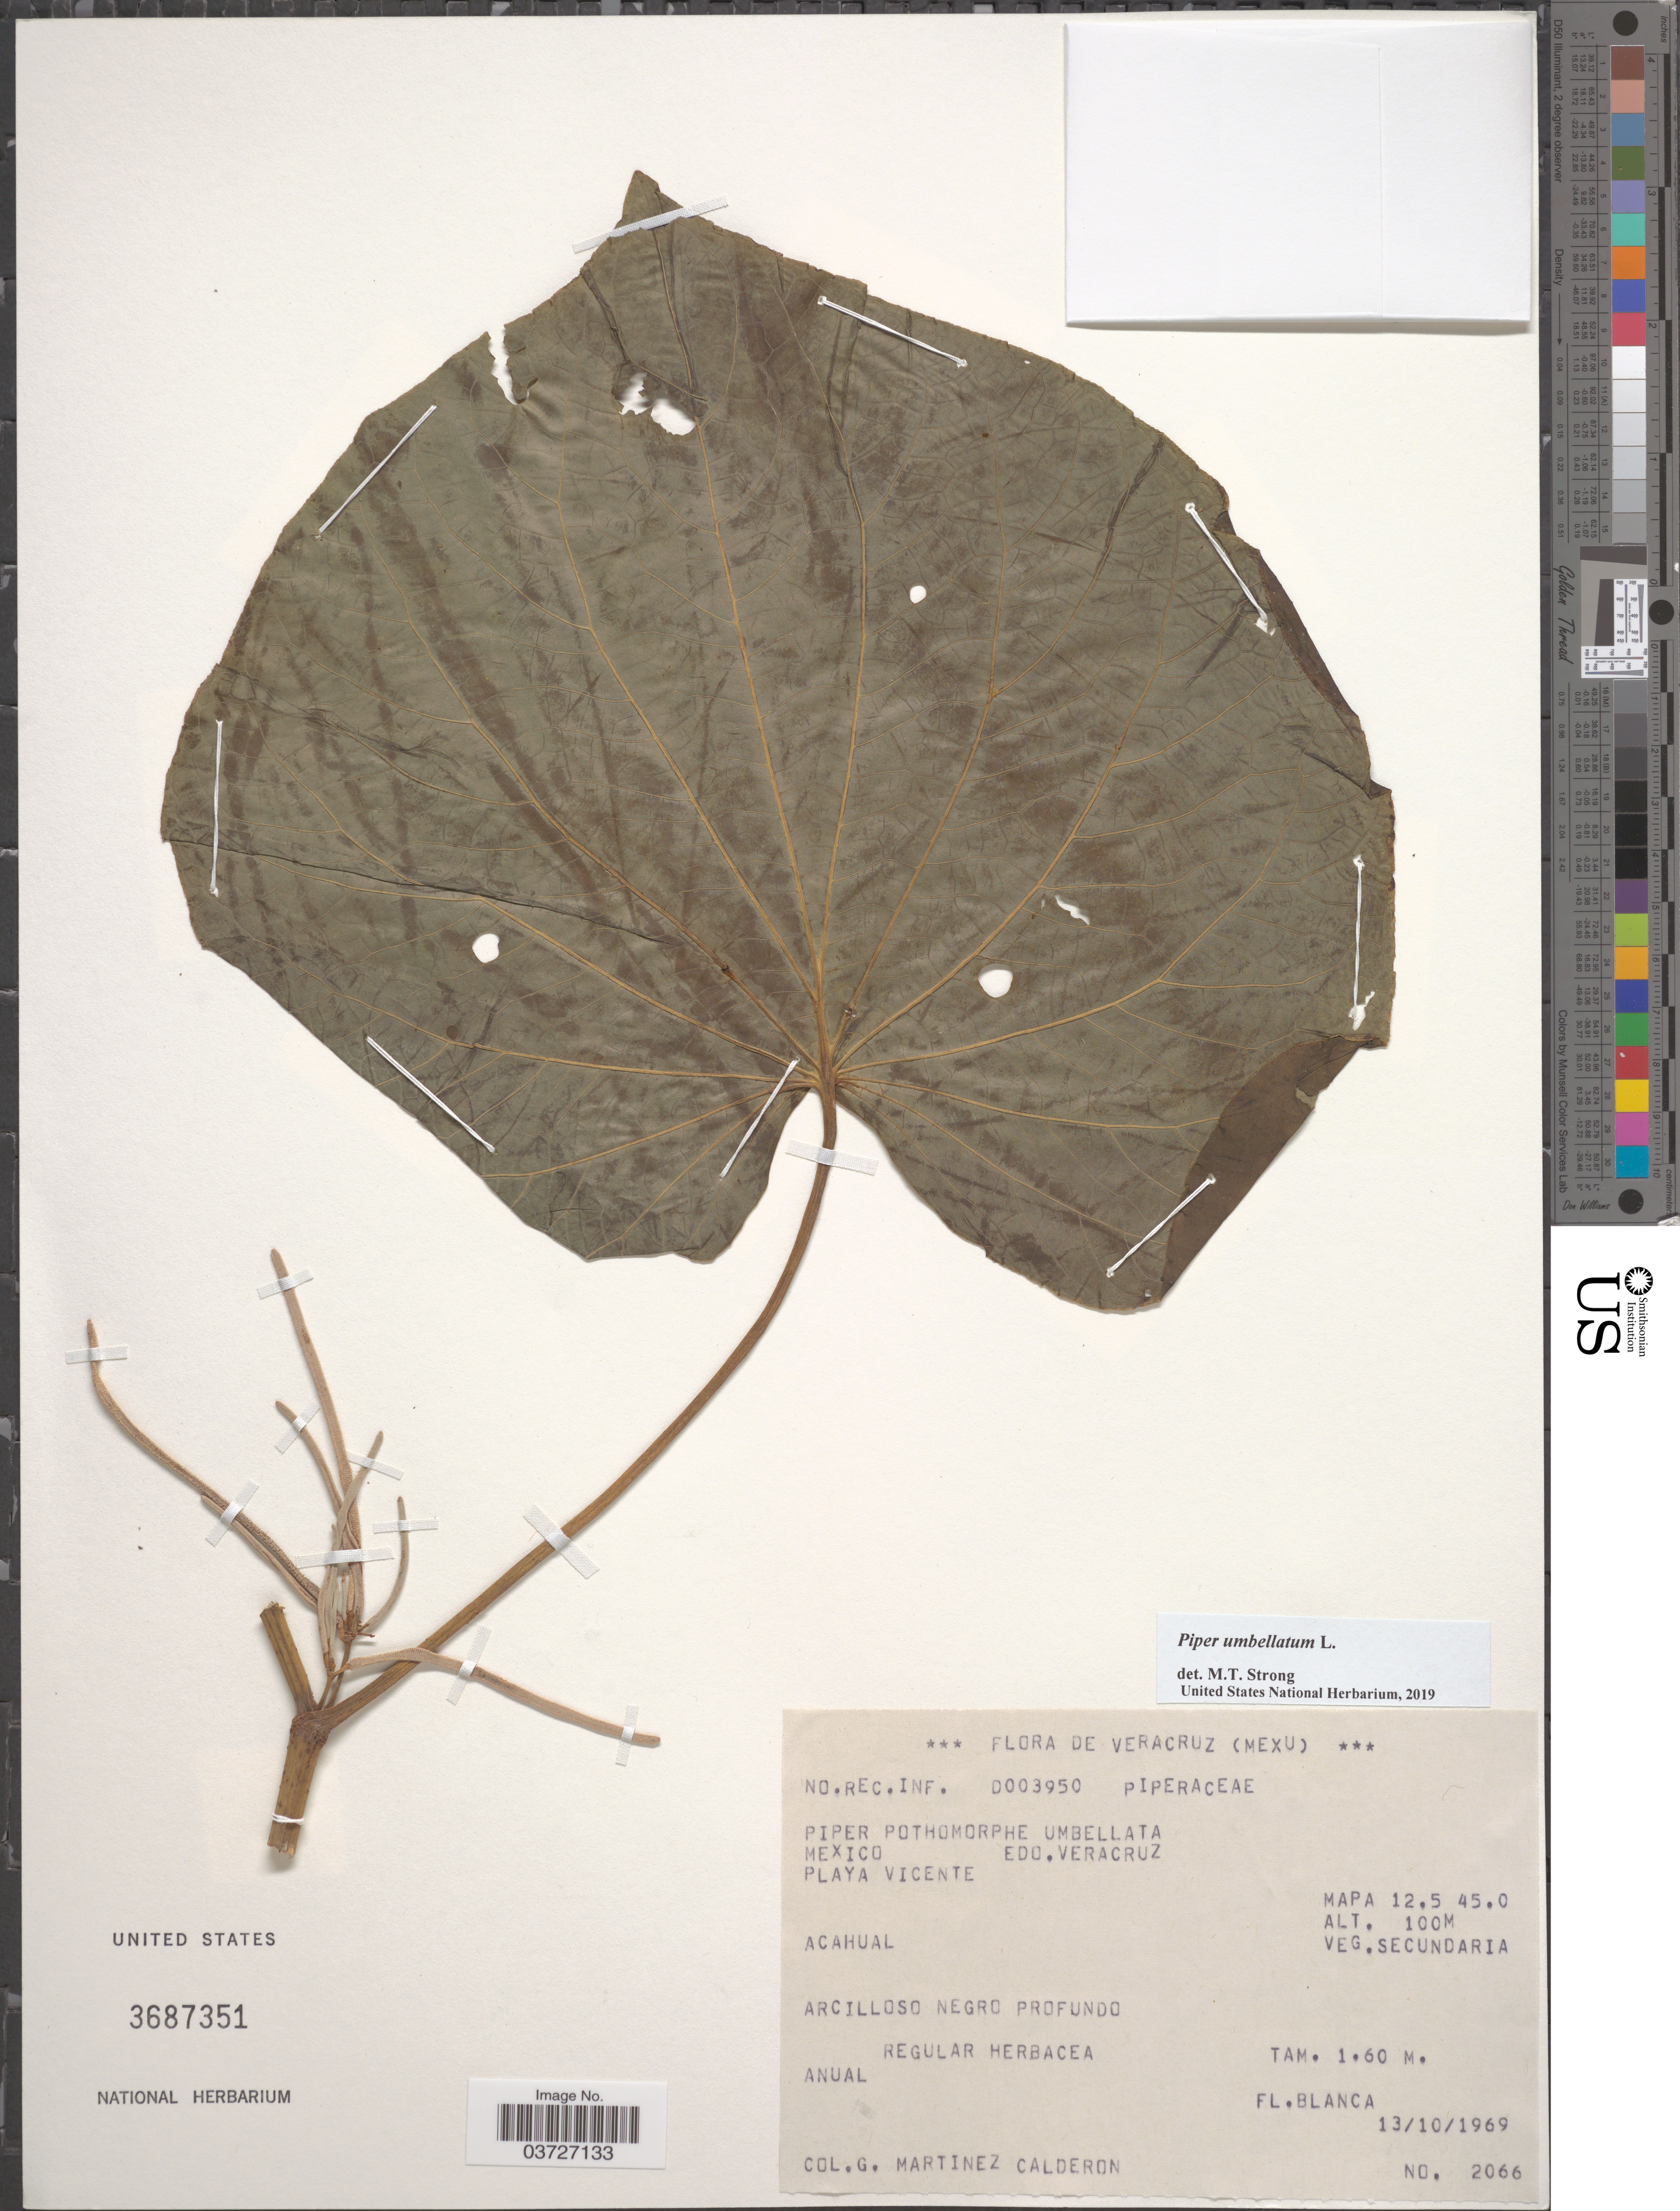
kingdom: Plantae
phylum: Tracheophyta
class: Magnoliopsida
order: Piperales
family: Piperaceae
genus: Piper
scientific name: Piper umbellatum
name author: L.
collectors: G. Martínez Calderón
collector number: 2066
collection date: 1969-10-13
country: Mexico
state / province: Veracruz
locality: Veracruz. Playa Vicente. Acahual.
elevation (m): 100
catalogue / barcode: US 3687351